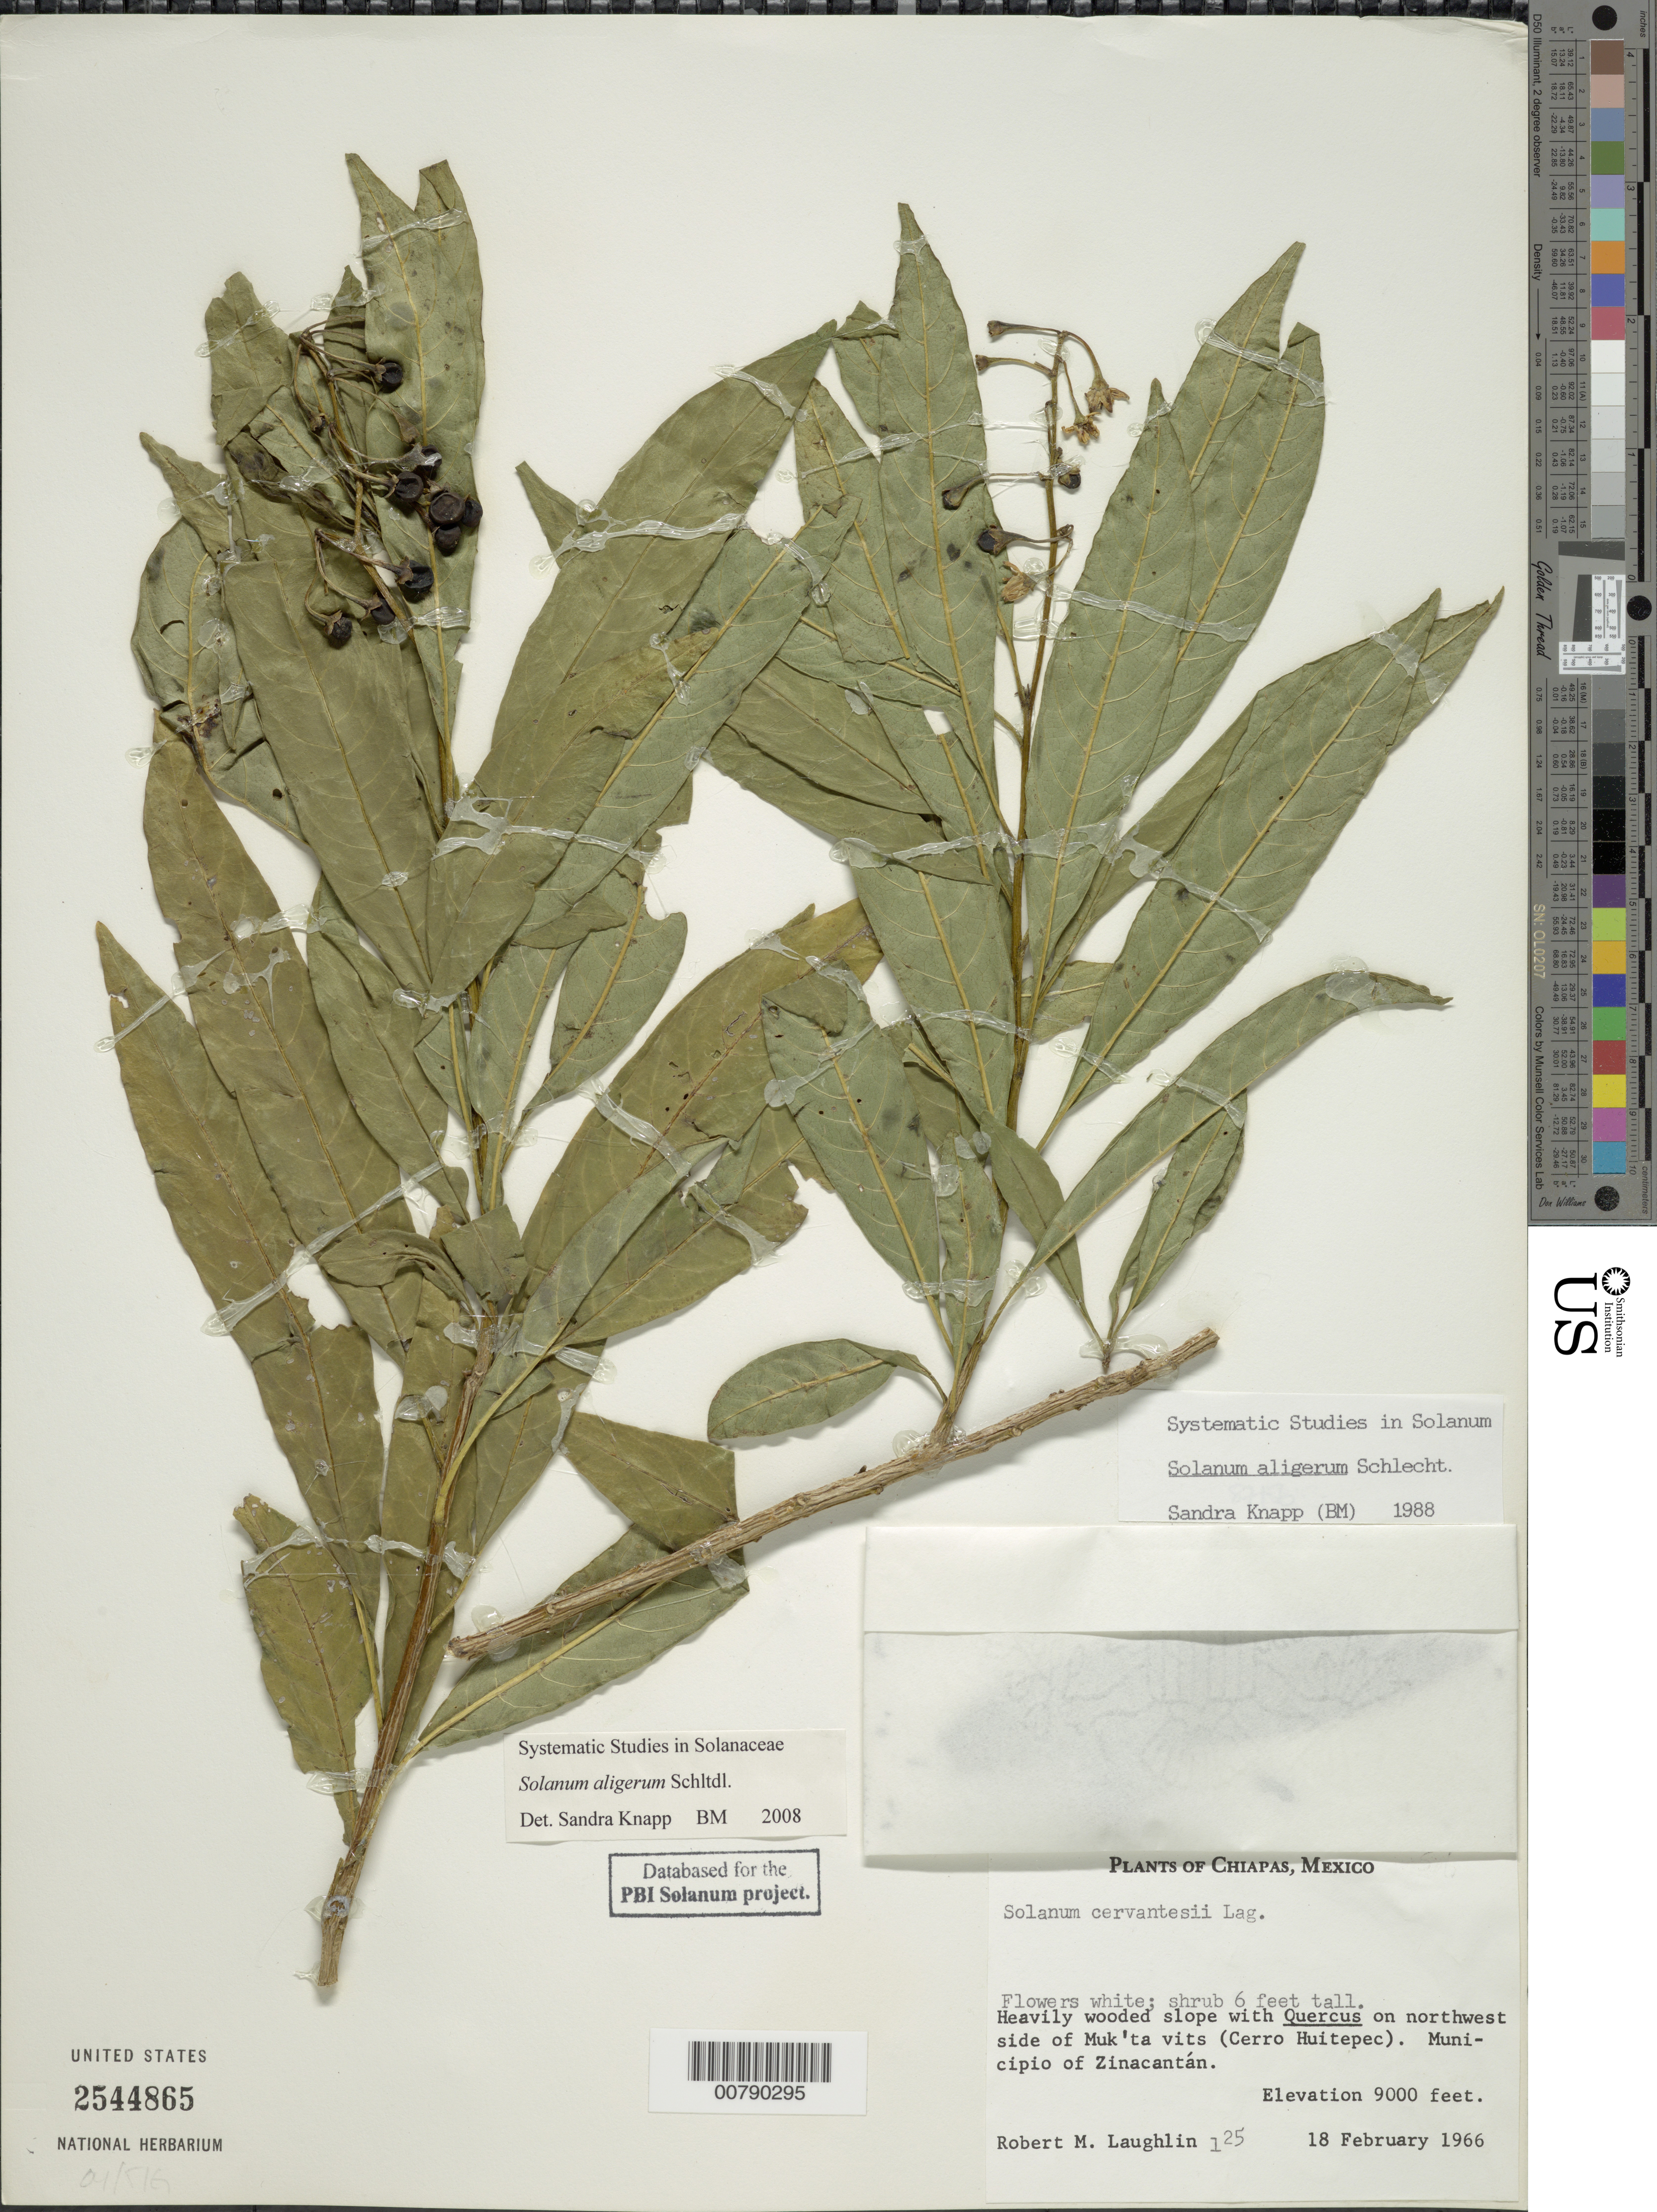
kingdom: Plantae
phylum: Tracheophyta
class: Magnoliopsida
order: Solanales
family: Solanaceae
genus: Solanum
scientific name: Solanum aligerum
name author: Schltdl.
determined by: Knapp, S. D.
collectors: R. M. Laughlin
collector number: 125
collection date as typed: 18 Feb 1966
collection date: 1966-02-18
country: Mexico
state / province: Chiapas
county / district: Zinacantán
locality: on NW side of Muk'ta vits (Cerro Huitepec)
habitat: heavily wooded slope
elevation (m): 2743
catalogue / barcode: US 2544865